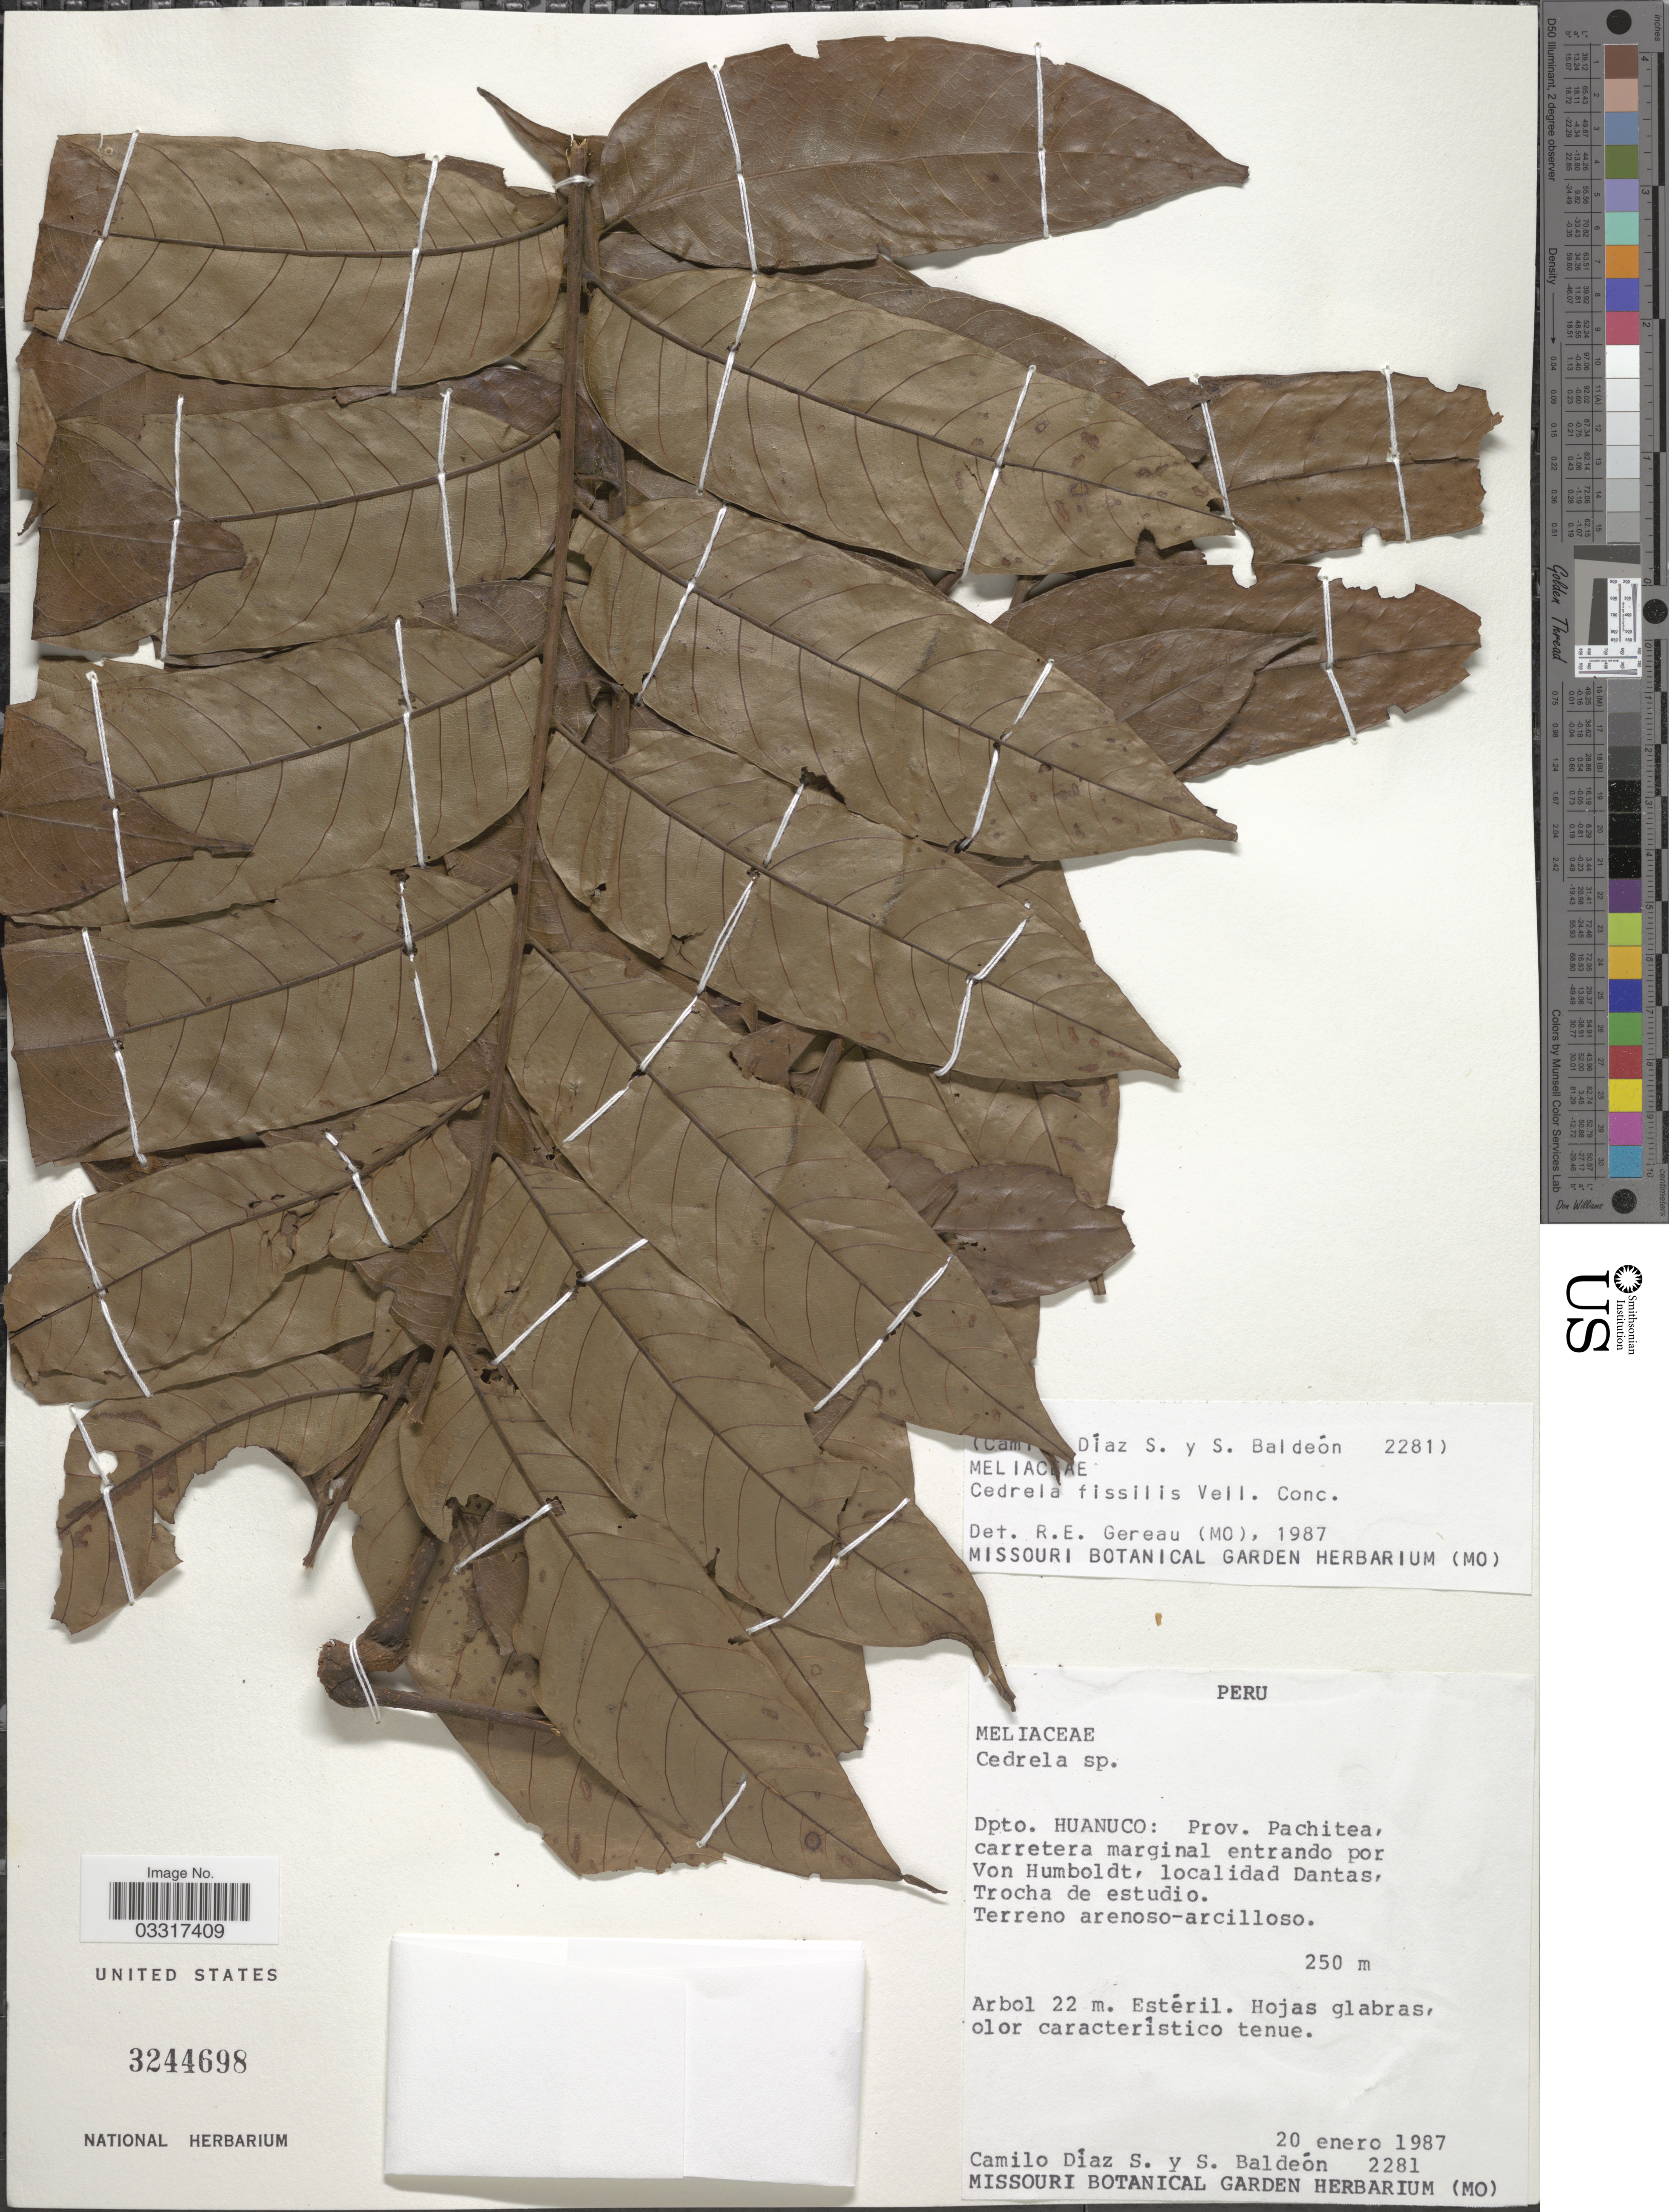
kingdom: Plantae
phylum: Tracheophyta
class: Magnoliopsida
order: Sapindales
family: Meliaceae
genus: Cedrela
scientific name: Cedrela fissilis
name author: Vell.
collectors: C. Diaz Santibanez & S. Baldeon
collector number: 2281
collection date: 1987-01-20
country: Peru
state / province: Huánuco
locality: Dpto. Huanuco: Prov. Pachitea, carretera marginal entrando por Von Humboldt, localidad Dantas, Trocha de estudio.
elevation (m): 250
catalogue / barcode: US 3244698